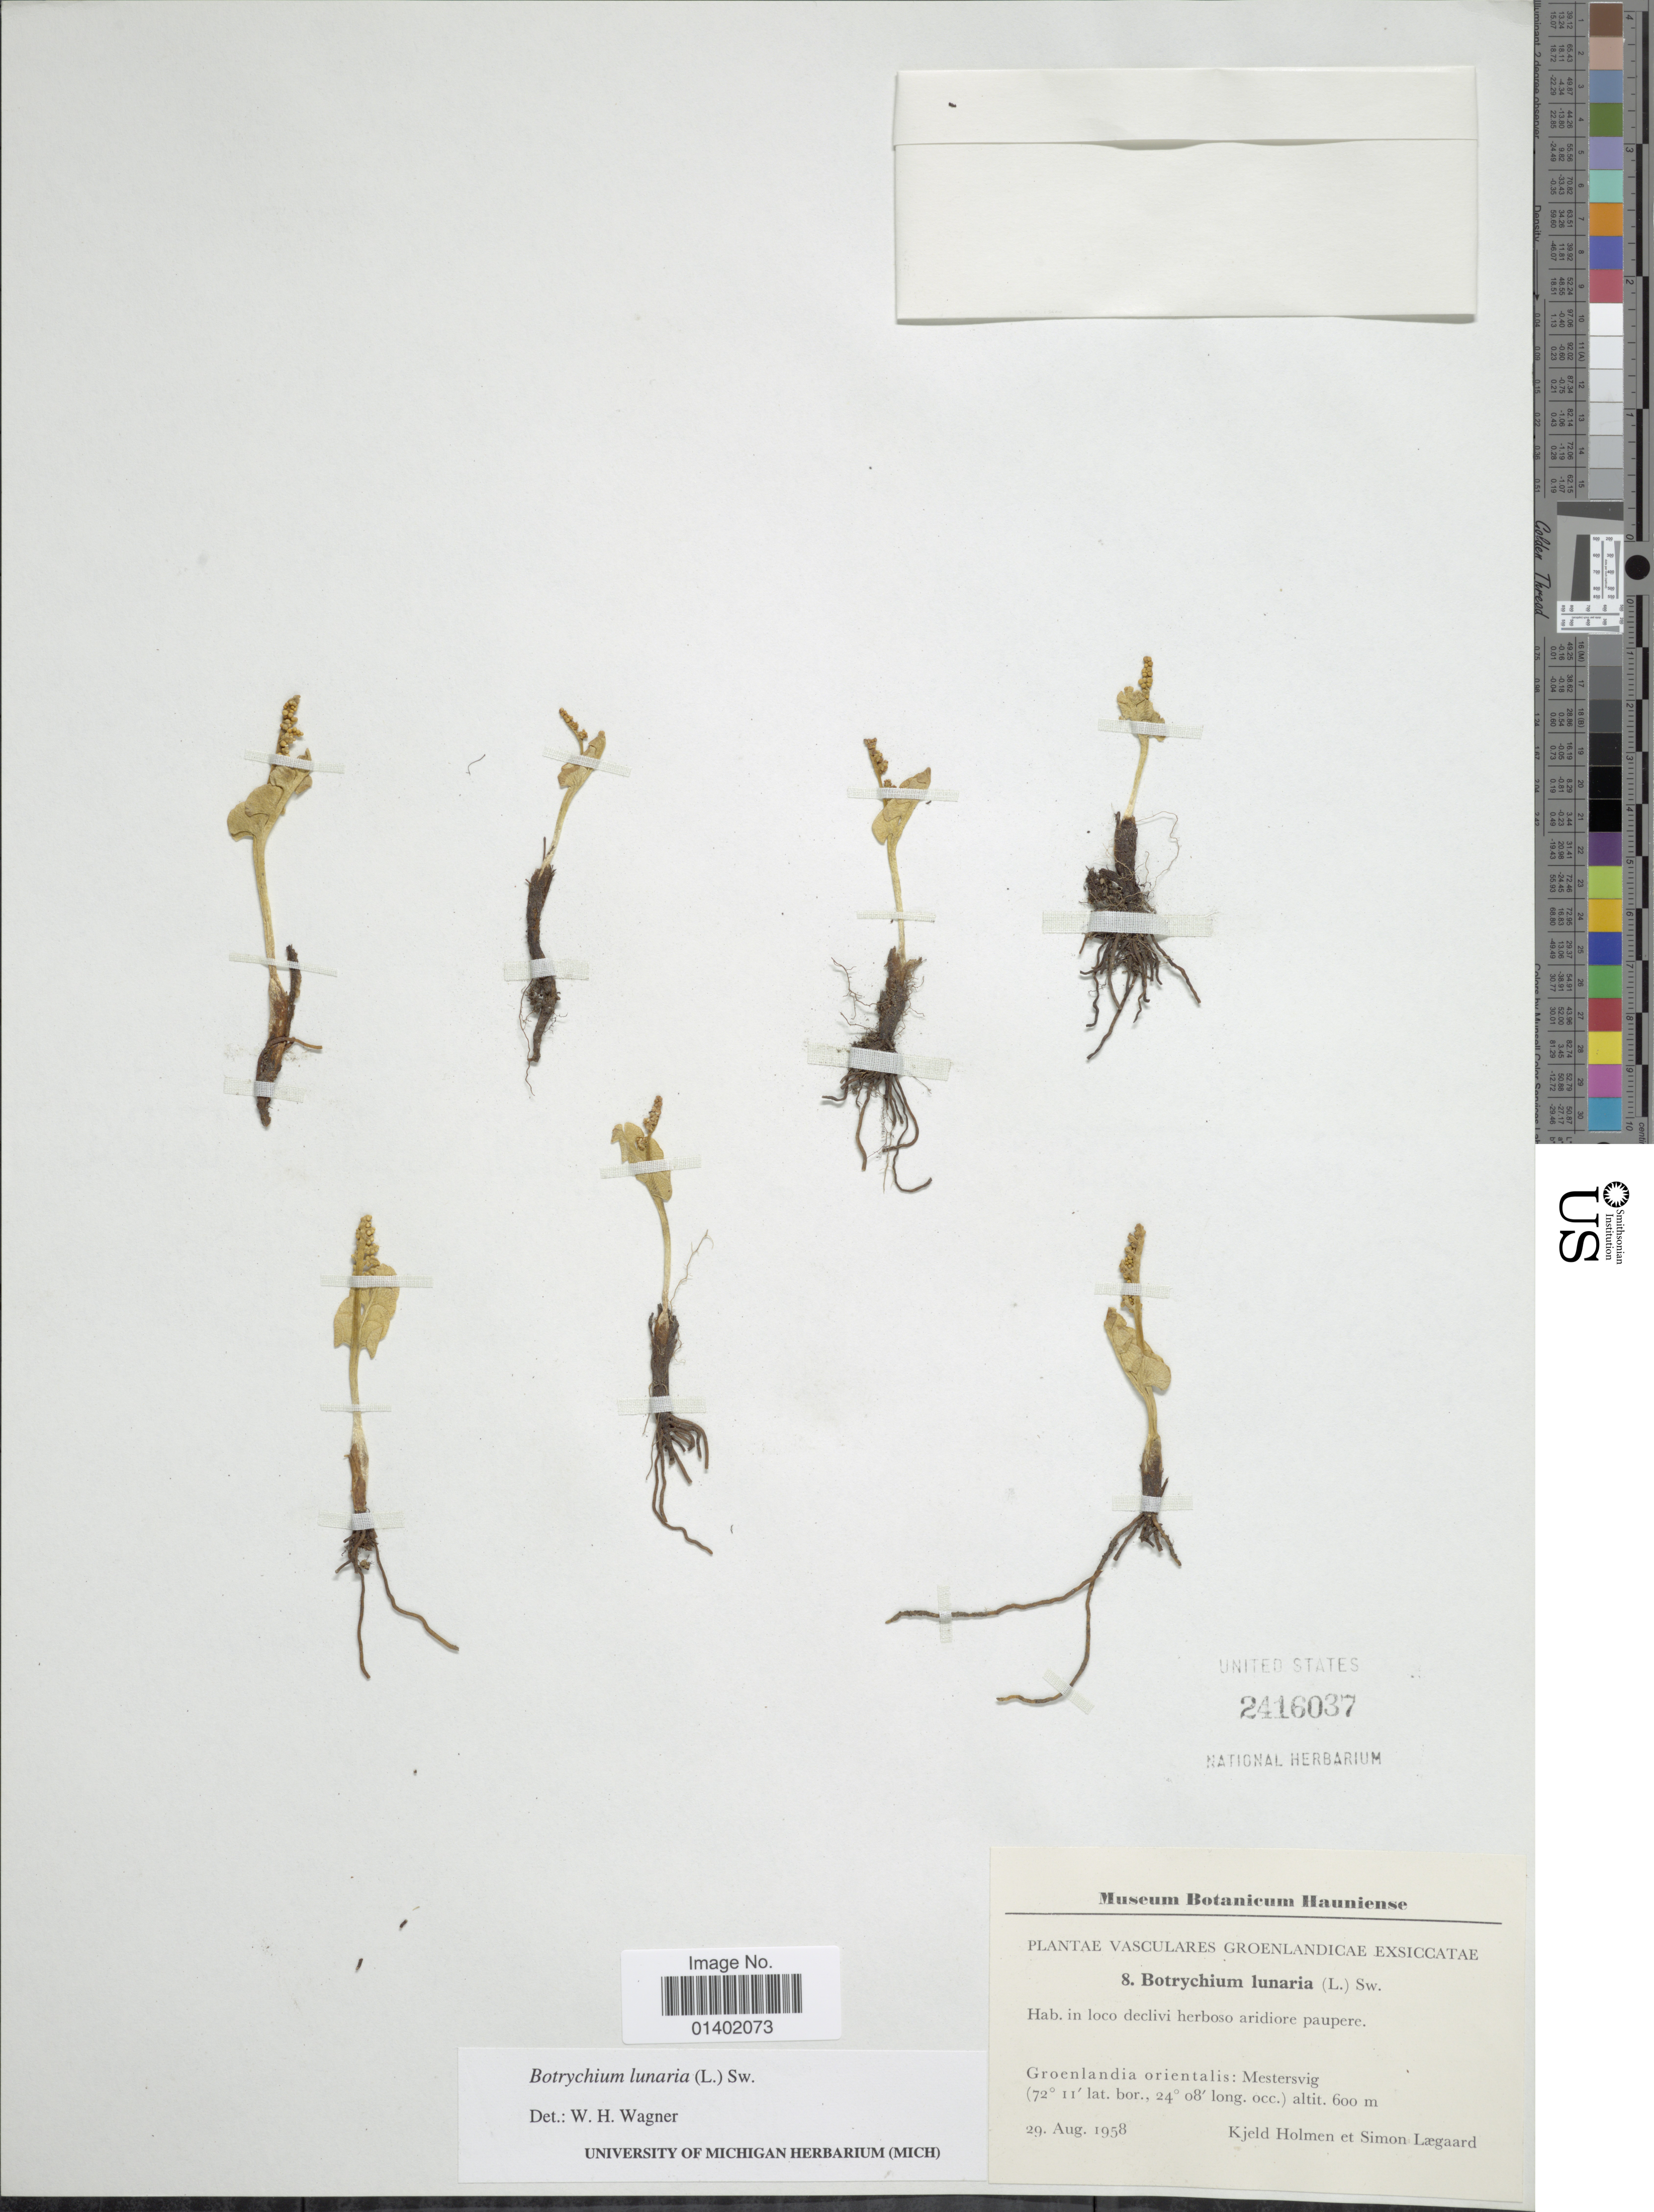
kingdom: Plantae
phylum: Tracheophyta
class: Polypodiopsida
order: Ophioglossales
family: Ophioglossaceae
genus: Botrychium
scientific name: Botrychium lunaria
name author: (L.) Sw.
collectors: K. A. Holmen & S. Lægaard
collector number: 8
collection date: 1958-08-29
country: Greenland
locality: Groenlandia orientalis; Mestersvig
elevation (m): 600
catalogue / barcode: US 2416037